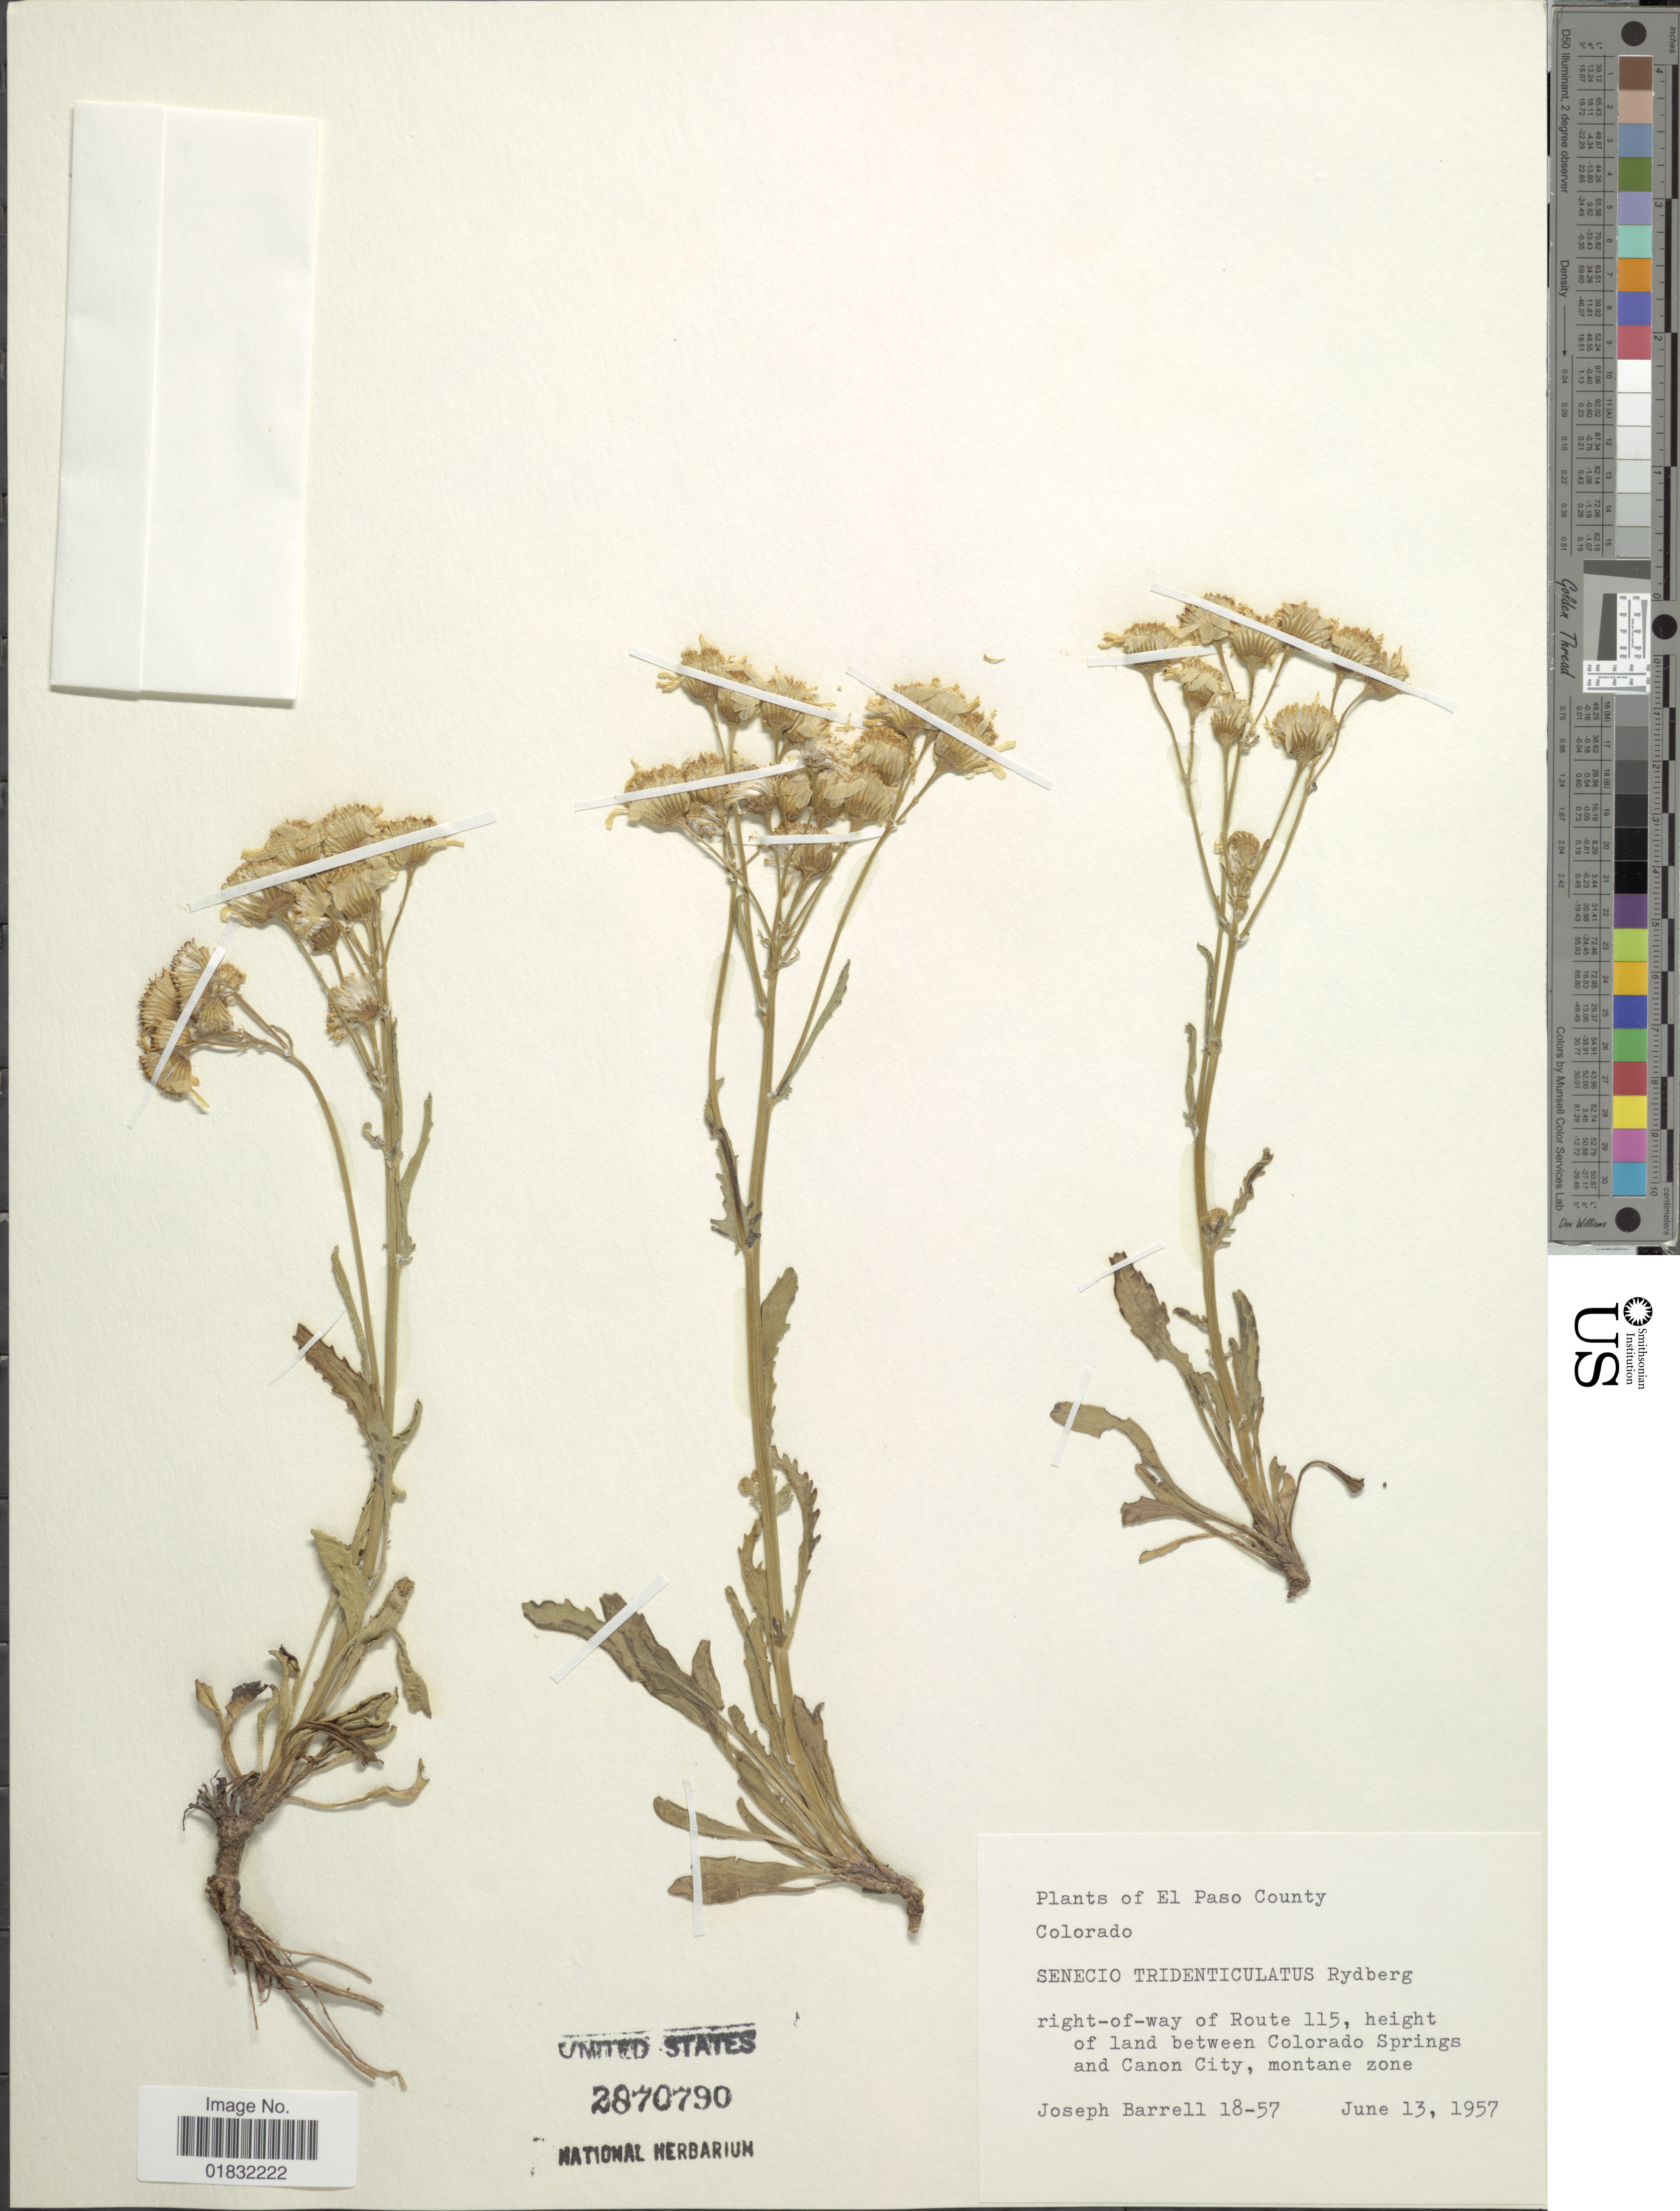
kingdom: Plantae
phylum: Tracheophyta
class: Magnoliopsida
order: Asterales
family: Asteraceae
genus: Packera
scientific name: Packera tridenticulata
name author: (Rydb.) W.A. Weber & Á. Löve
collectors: J. Barrell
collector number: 18-57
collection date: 1957-06-13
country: United States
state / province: Colorado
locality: El Paso County, right-of-way of Route 115, height of land between Colorado Springs and Canon City, montane zone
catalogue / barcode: US 2870790